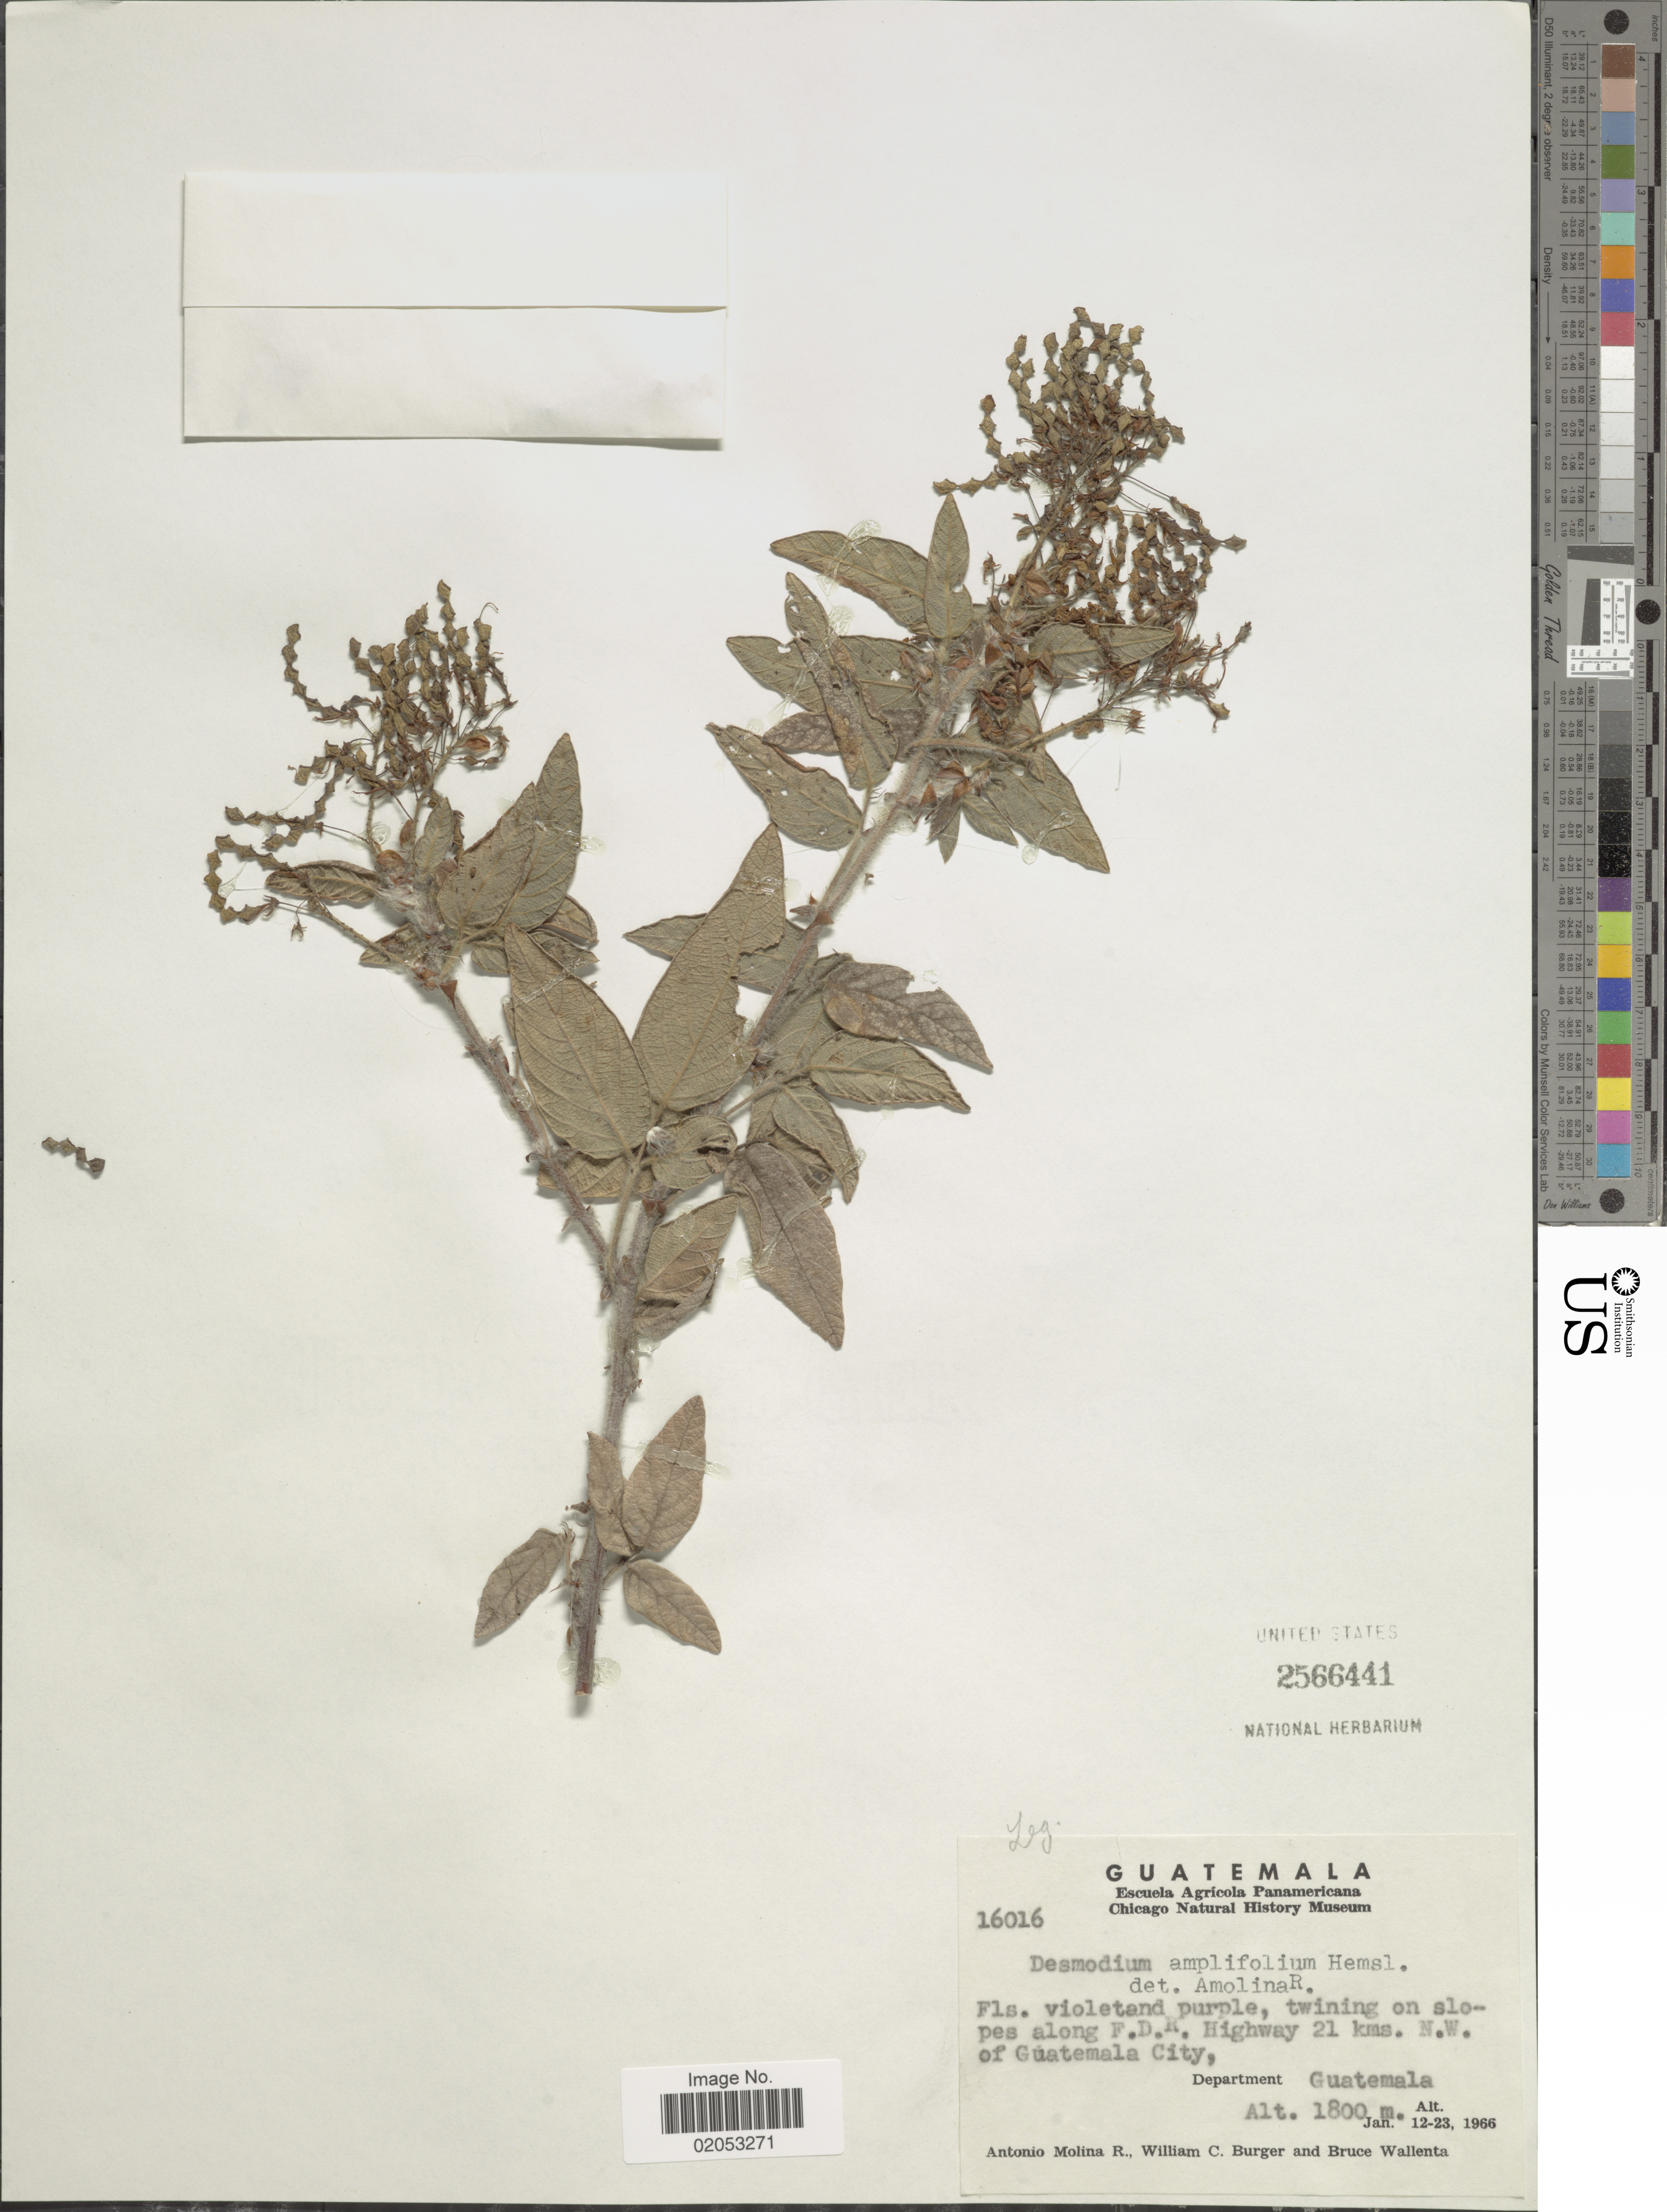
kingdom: Plantae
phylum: Tracheophyta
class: Magnoliopsida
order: Fabales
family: Fabaceae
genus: Desmodium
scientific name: Desmodium amplifolium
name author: Hemsl.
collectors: A. Molina R., W. Burger & B. Wallenta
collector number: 16016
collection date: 1966-01-12/1966-01-23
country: Guatemala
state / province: Guatemala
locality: Along F.D.R. Highway 21 kms N.W. of Guatemala City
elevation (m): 1800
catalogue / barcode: US 2566441